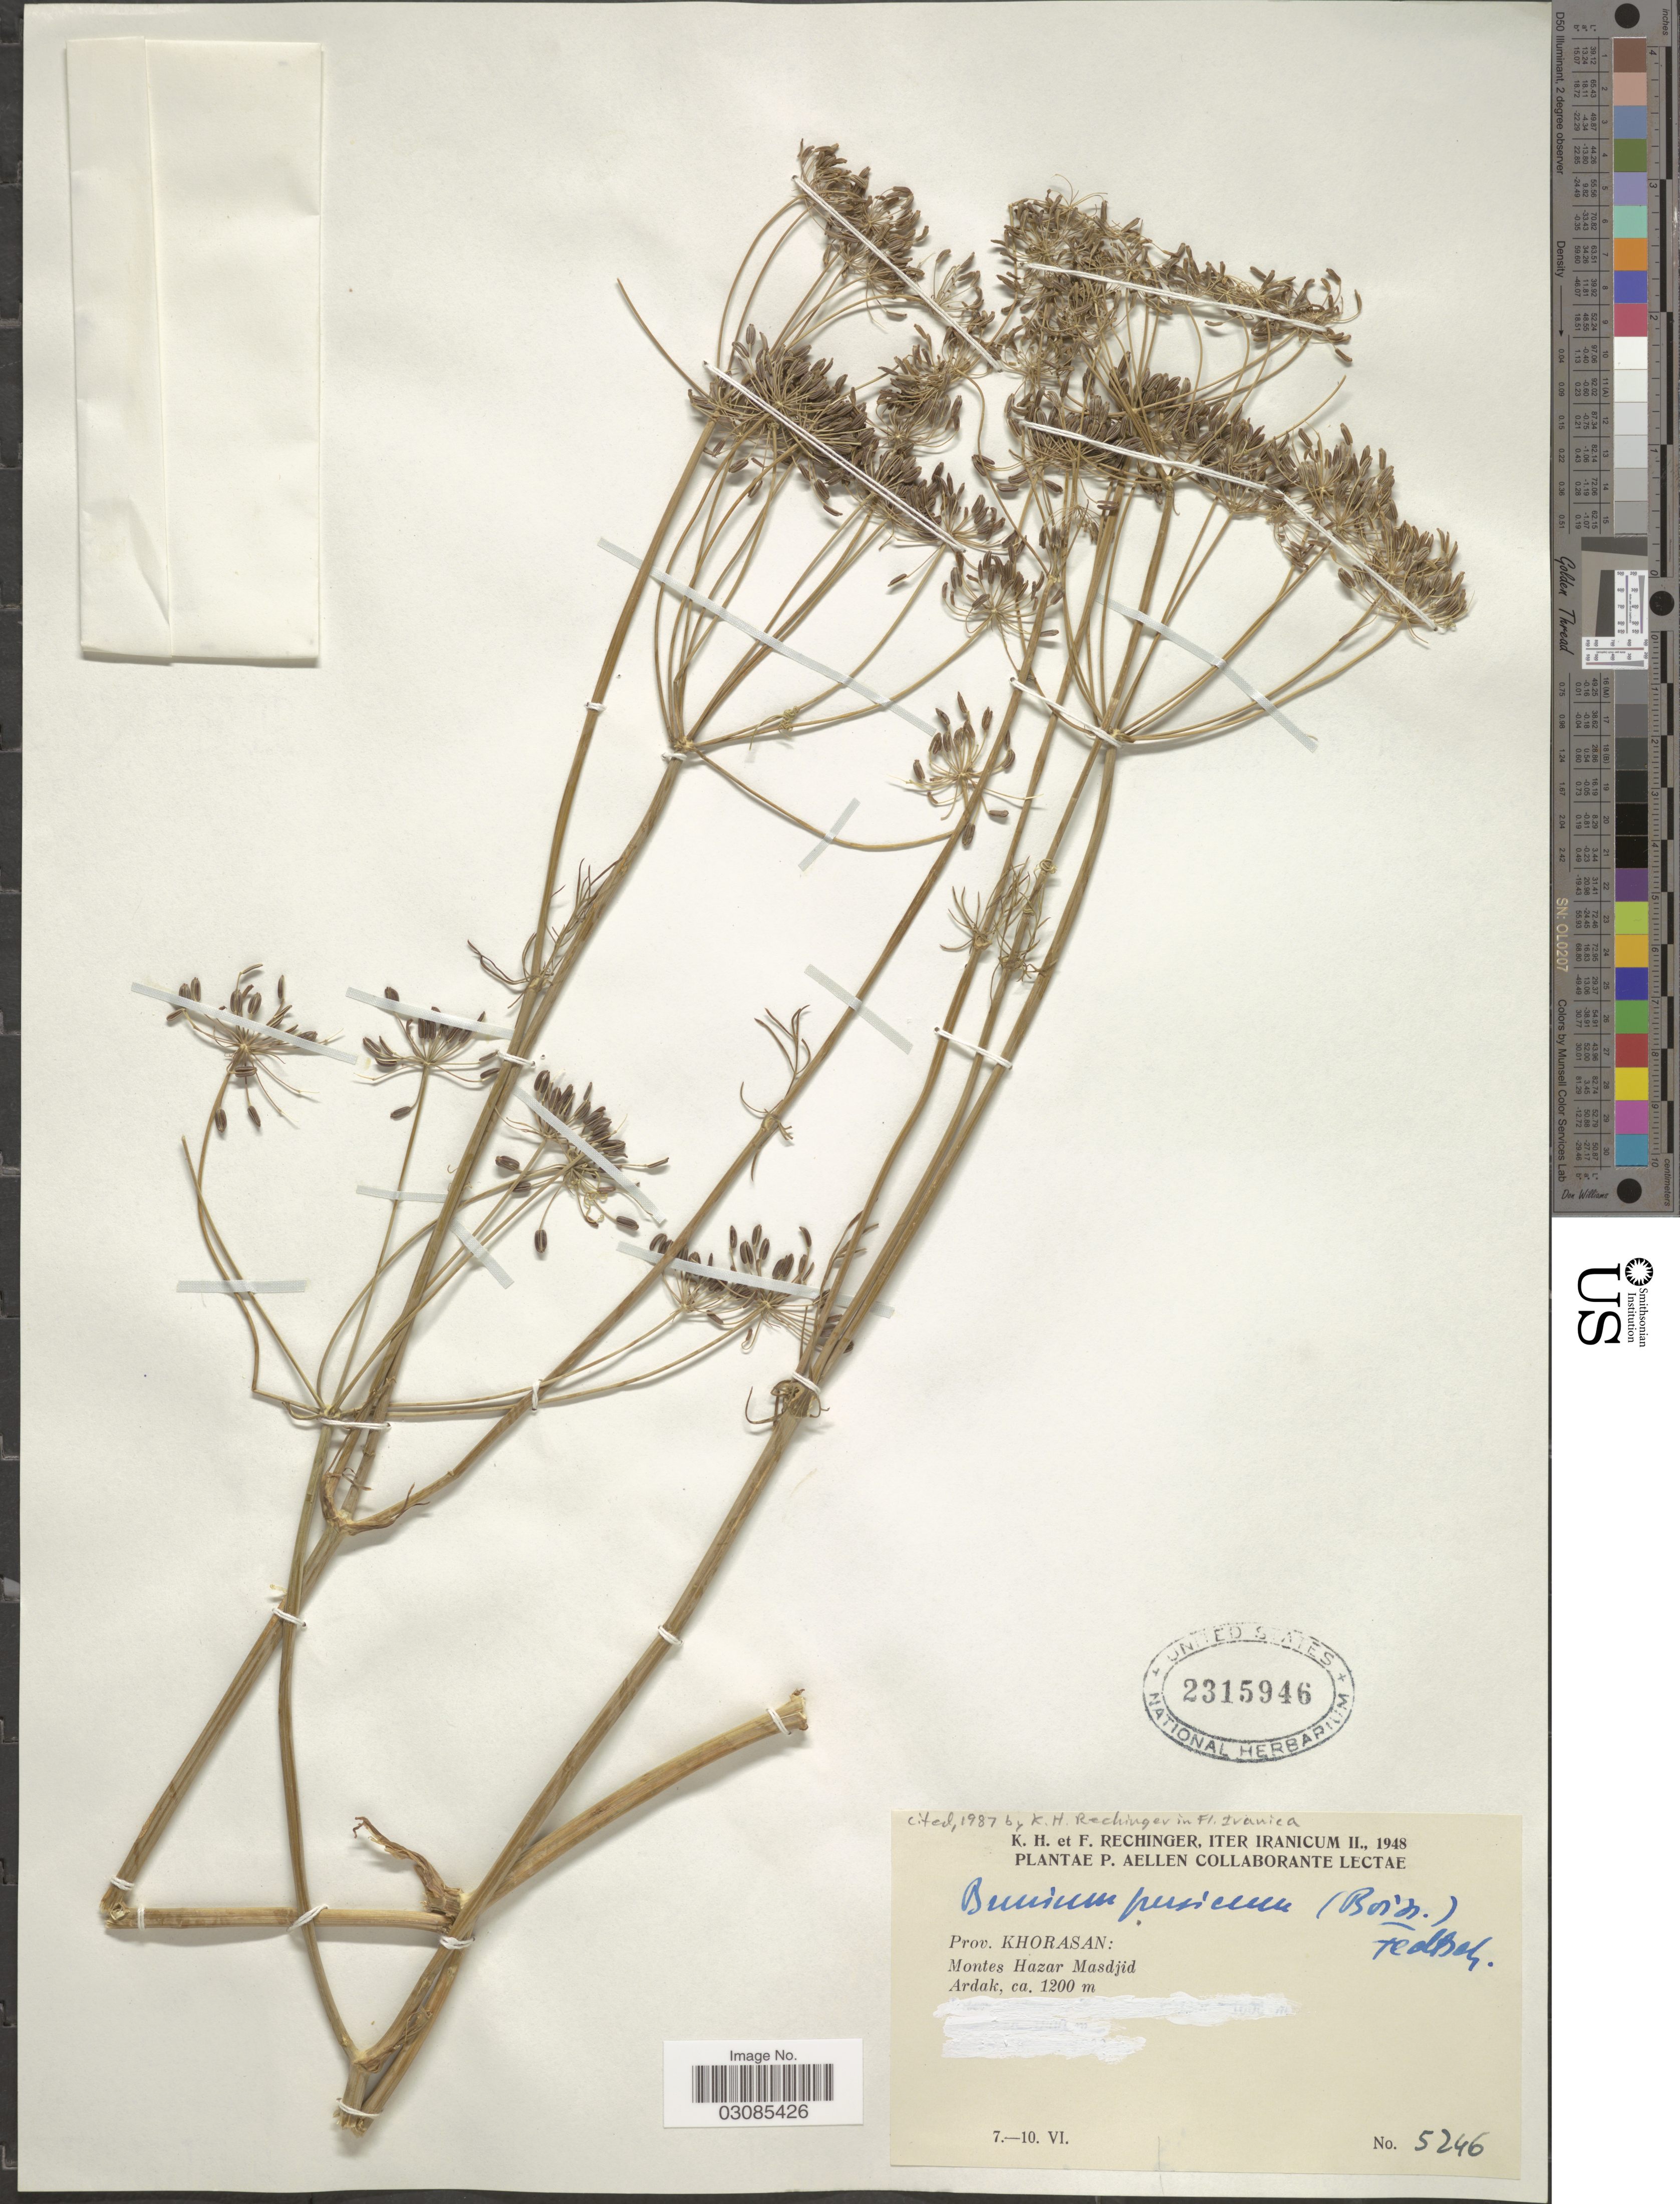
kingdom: Plantae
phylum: Tracheophyta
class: Magnoliopsida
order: Apiales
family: Apiaceae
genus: Bunium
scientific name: Bunium persicum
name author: (Boiss.) B. Fedtsch.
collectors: K. H. Rechinger & F. Rechinger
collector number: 5246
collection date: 1948-06-07/1948-06-10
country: Iran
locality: Montes Hazar Masdjid. Ardak.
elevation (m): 1200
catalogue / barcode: US 2315946